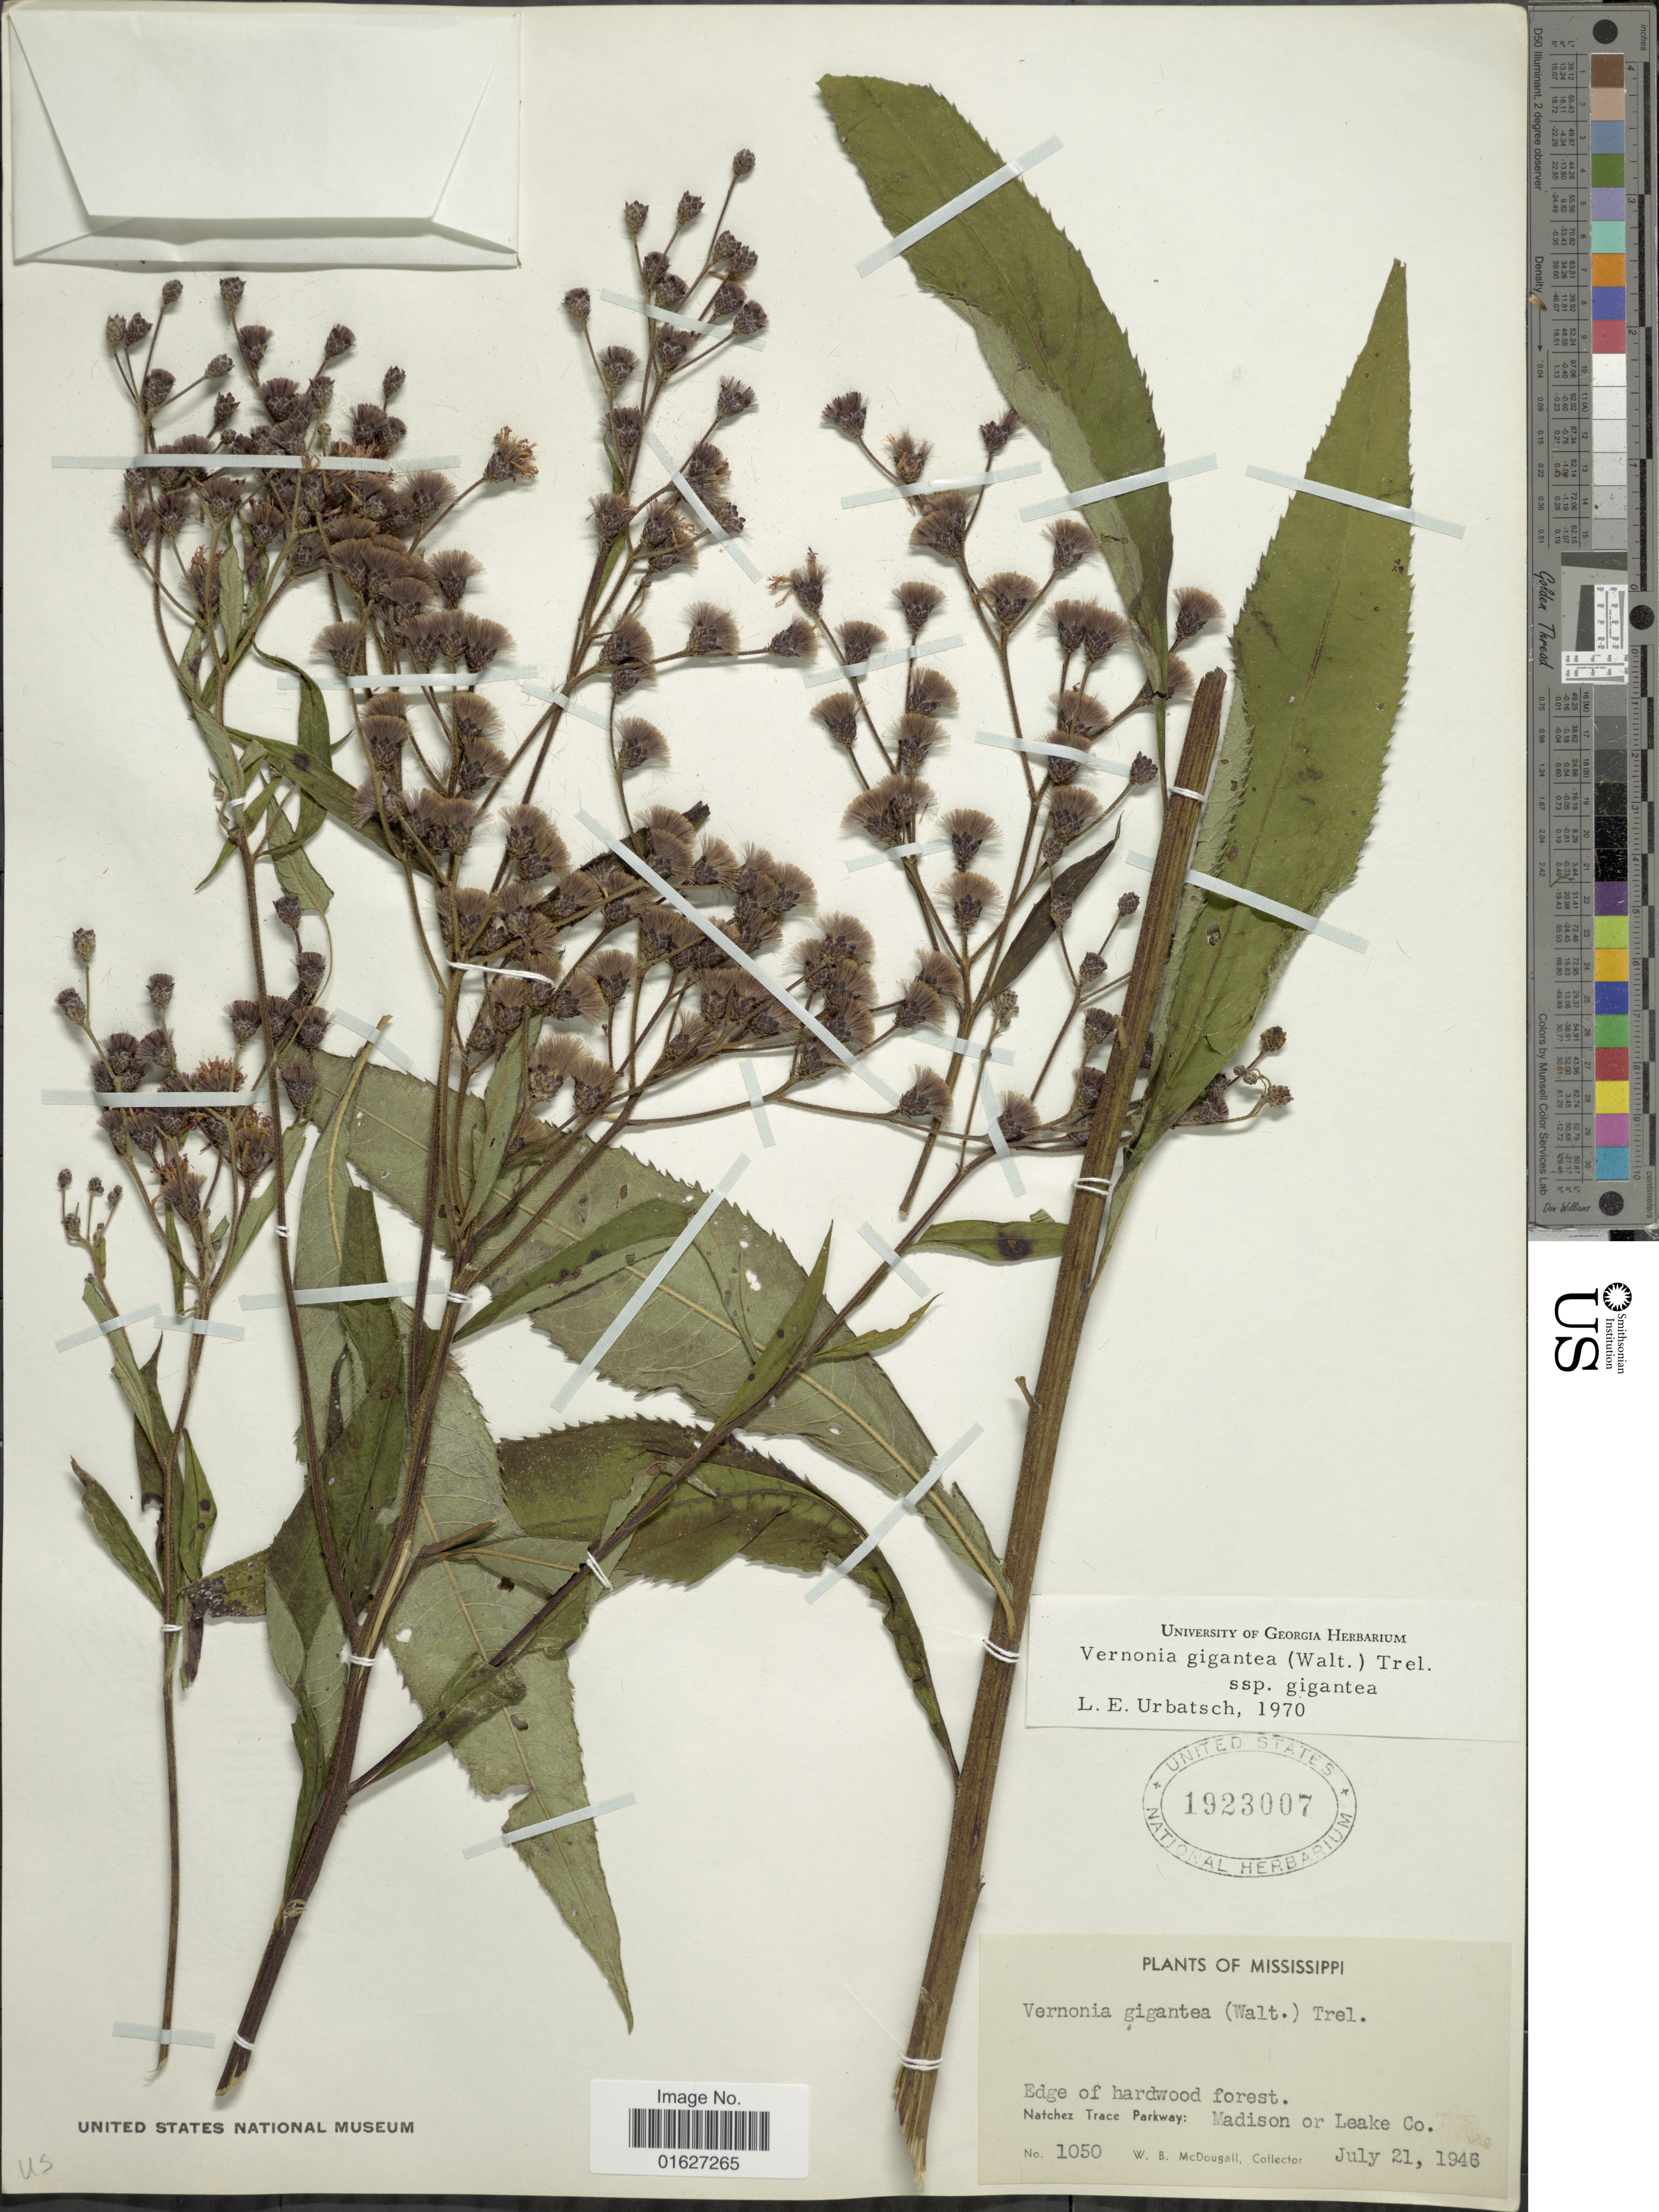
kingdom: Plantae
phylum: Tracheophyta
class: Magnoliopsida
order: Asterales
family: Asteraceae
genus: Vernonia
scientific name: Vernonia gigantea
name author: (Walter) Trel.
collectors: W. B. McDougall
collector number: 1050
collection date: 1946-07-21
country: United States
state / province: Mississippi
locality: Mississippi. Edge of hardwood forest. Natchez Trace Parkway: Madison or Leake Co.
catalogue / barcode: US 1923007